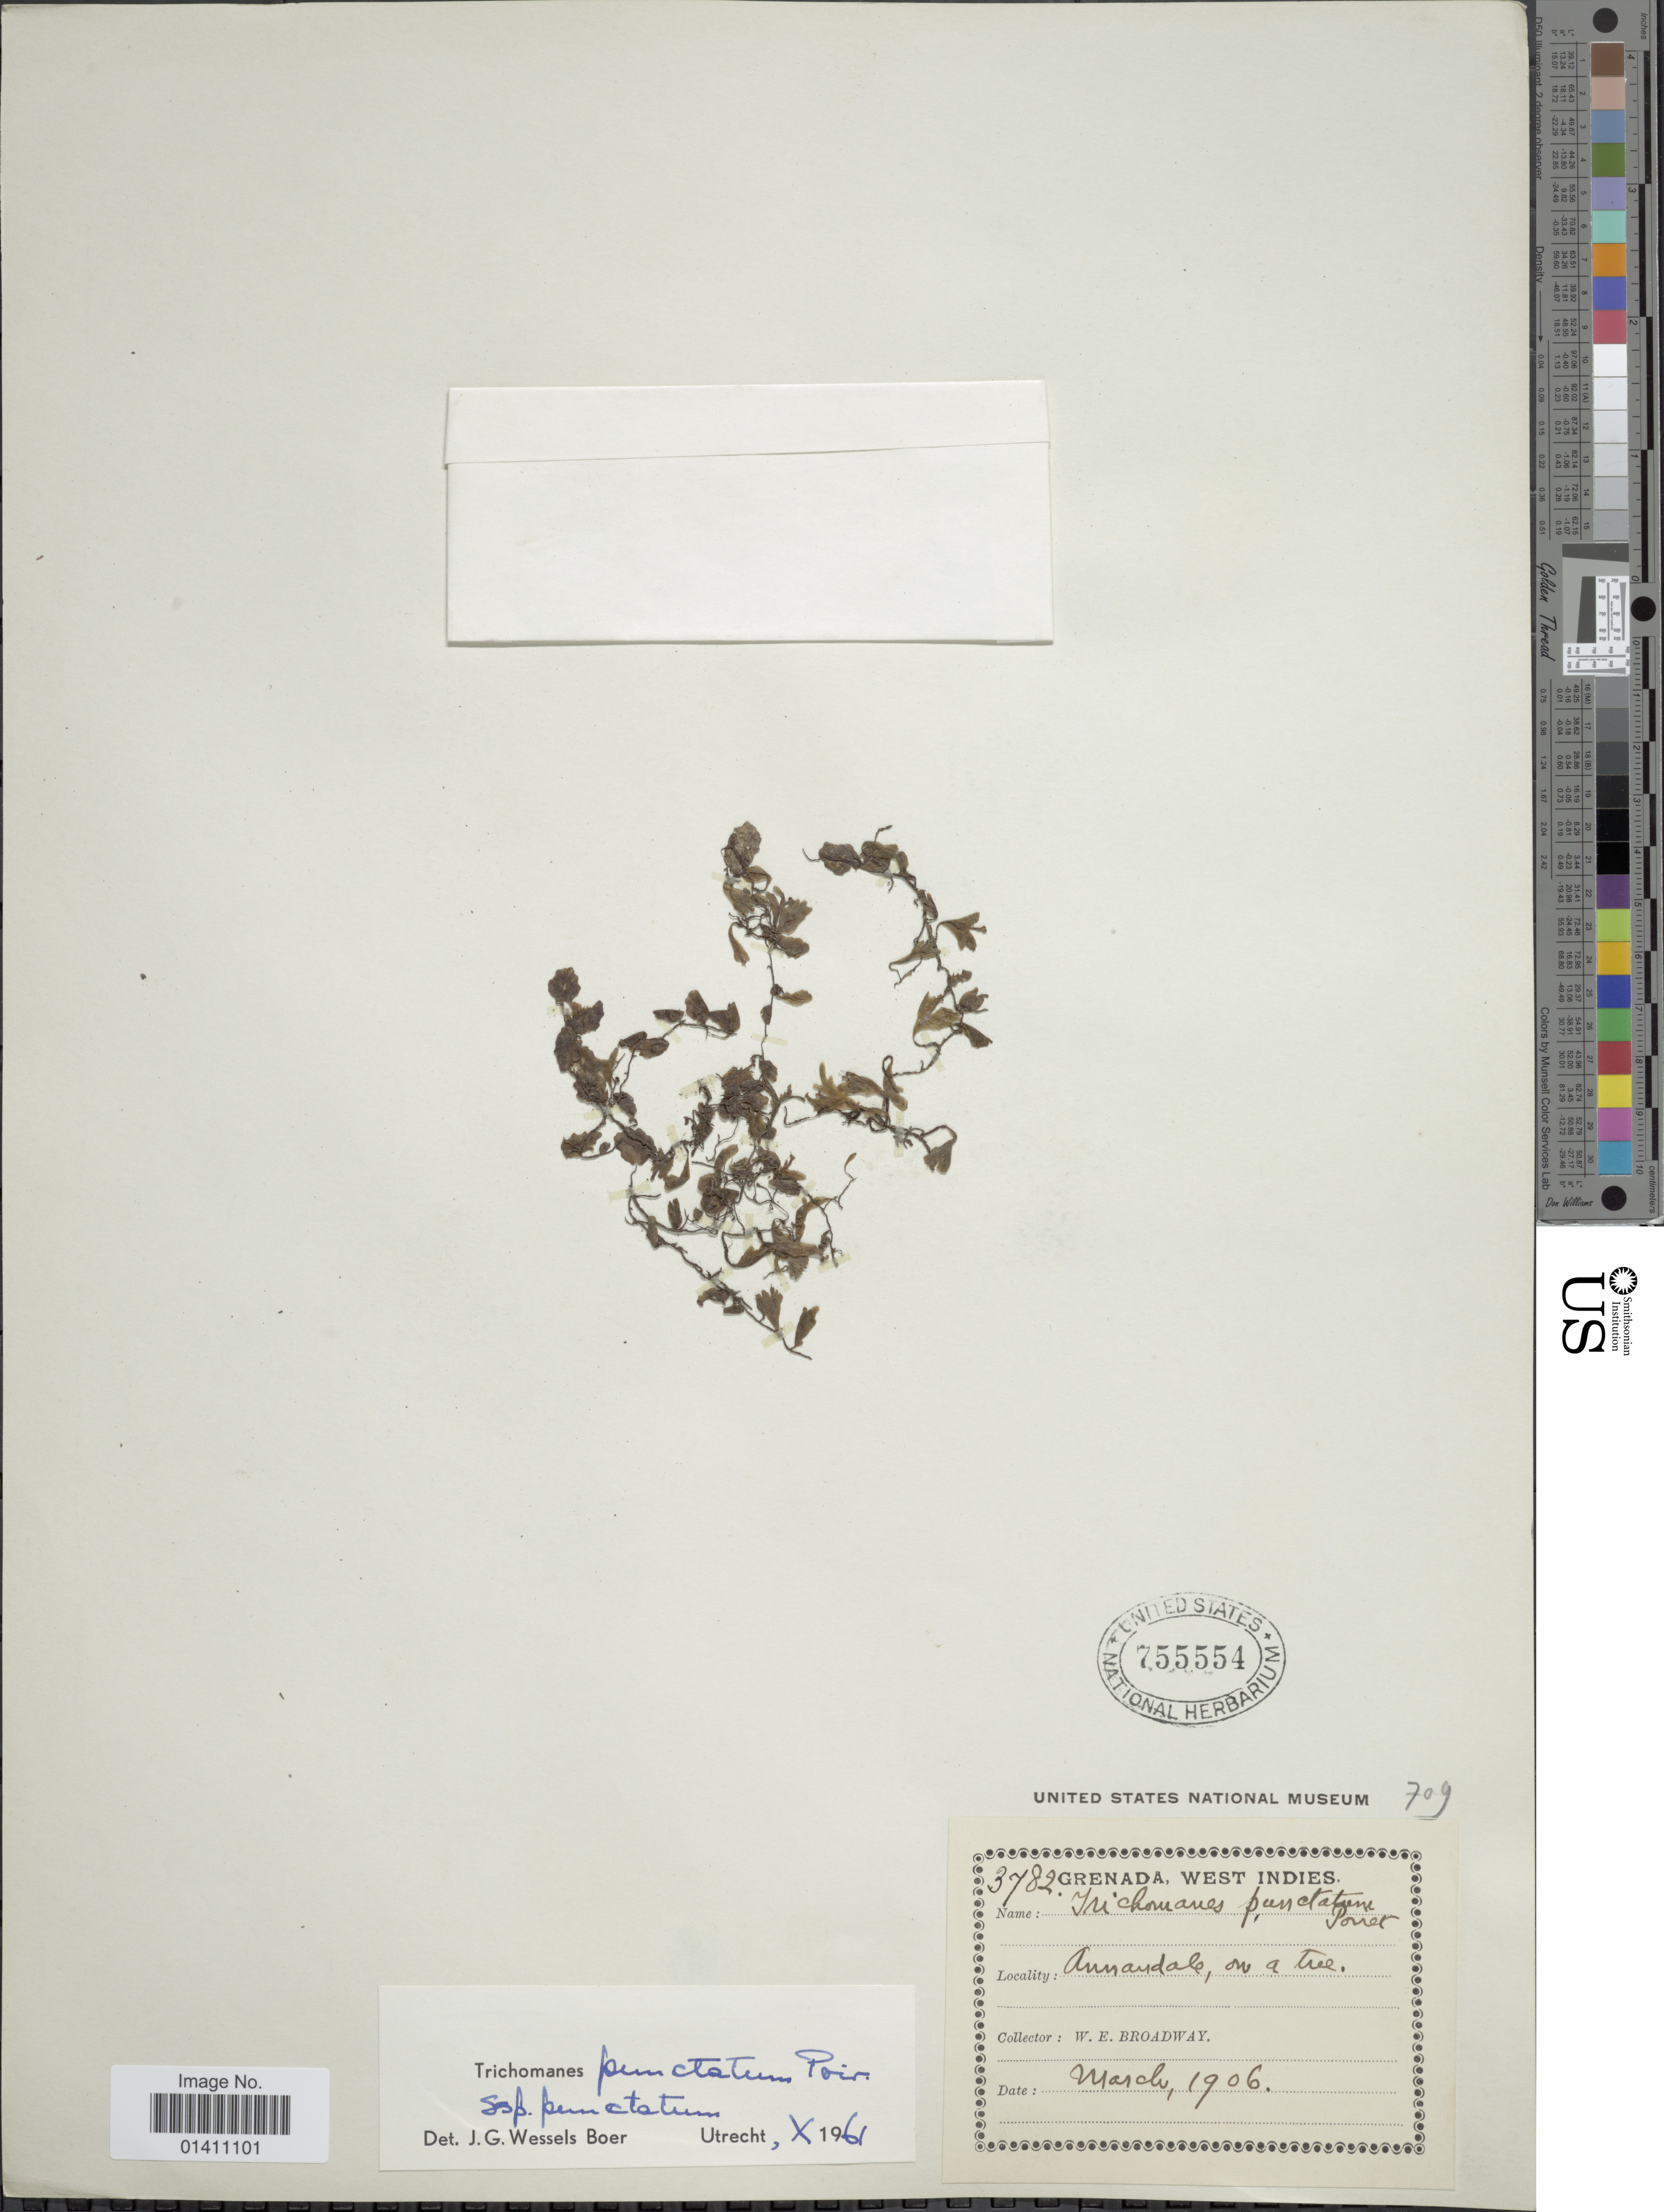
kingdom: Plantae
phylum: Tracheophyta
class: Polypodiopsida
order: Hymenophyllales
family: Hymenophyllaceae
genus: Didymoglossum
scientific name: Didymoglossum punctatum subsp. punctatum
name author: (Poir.) Desv.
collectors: W. E. Broadway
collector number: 3782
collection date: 1906-03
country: Grenada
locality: West Indies. Annandale.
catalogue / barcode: US 755554